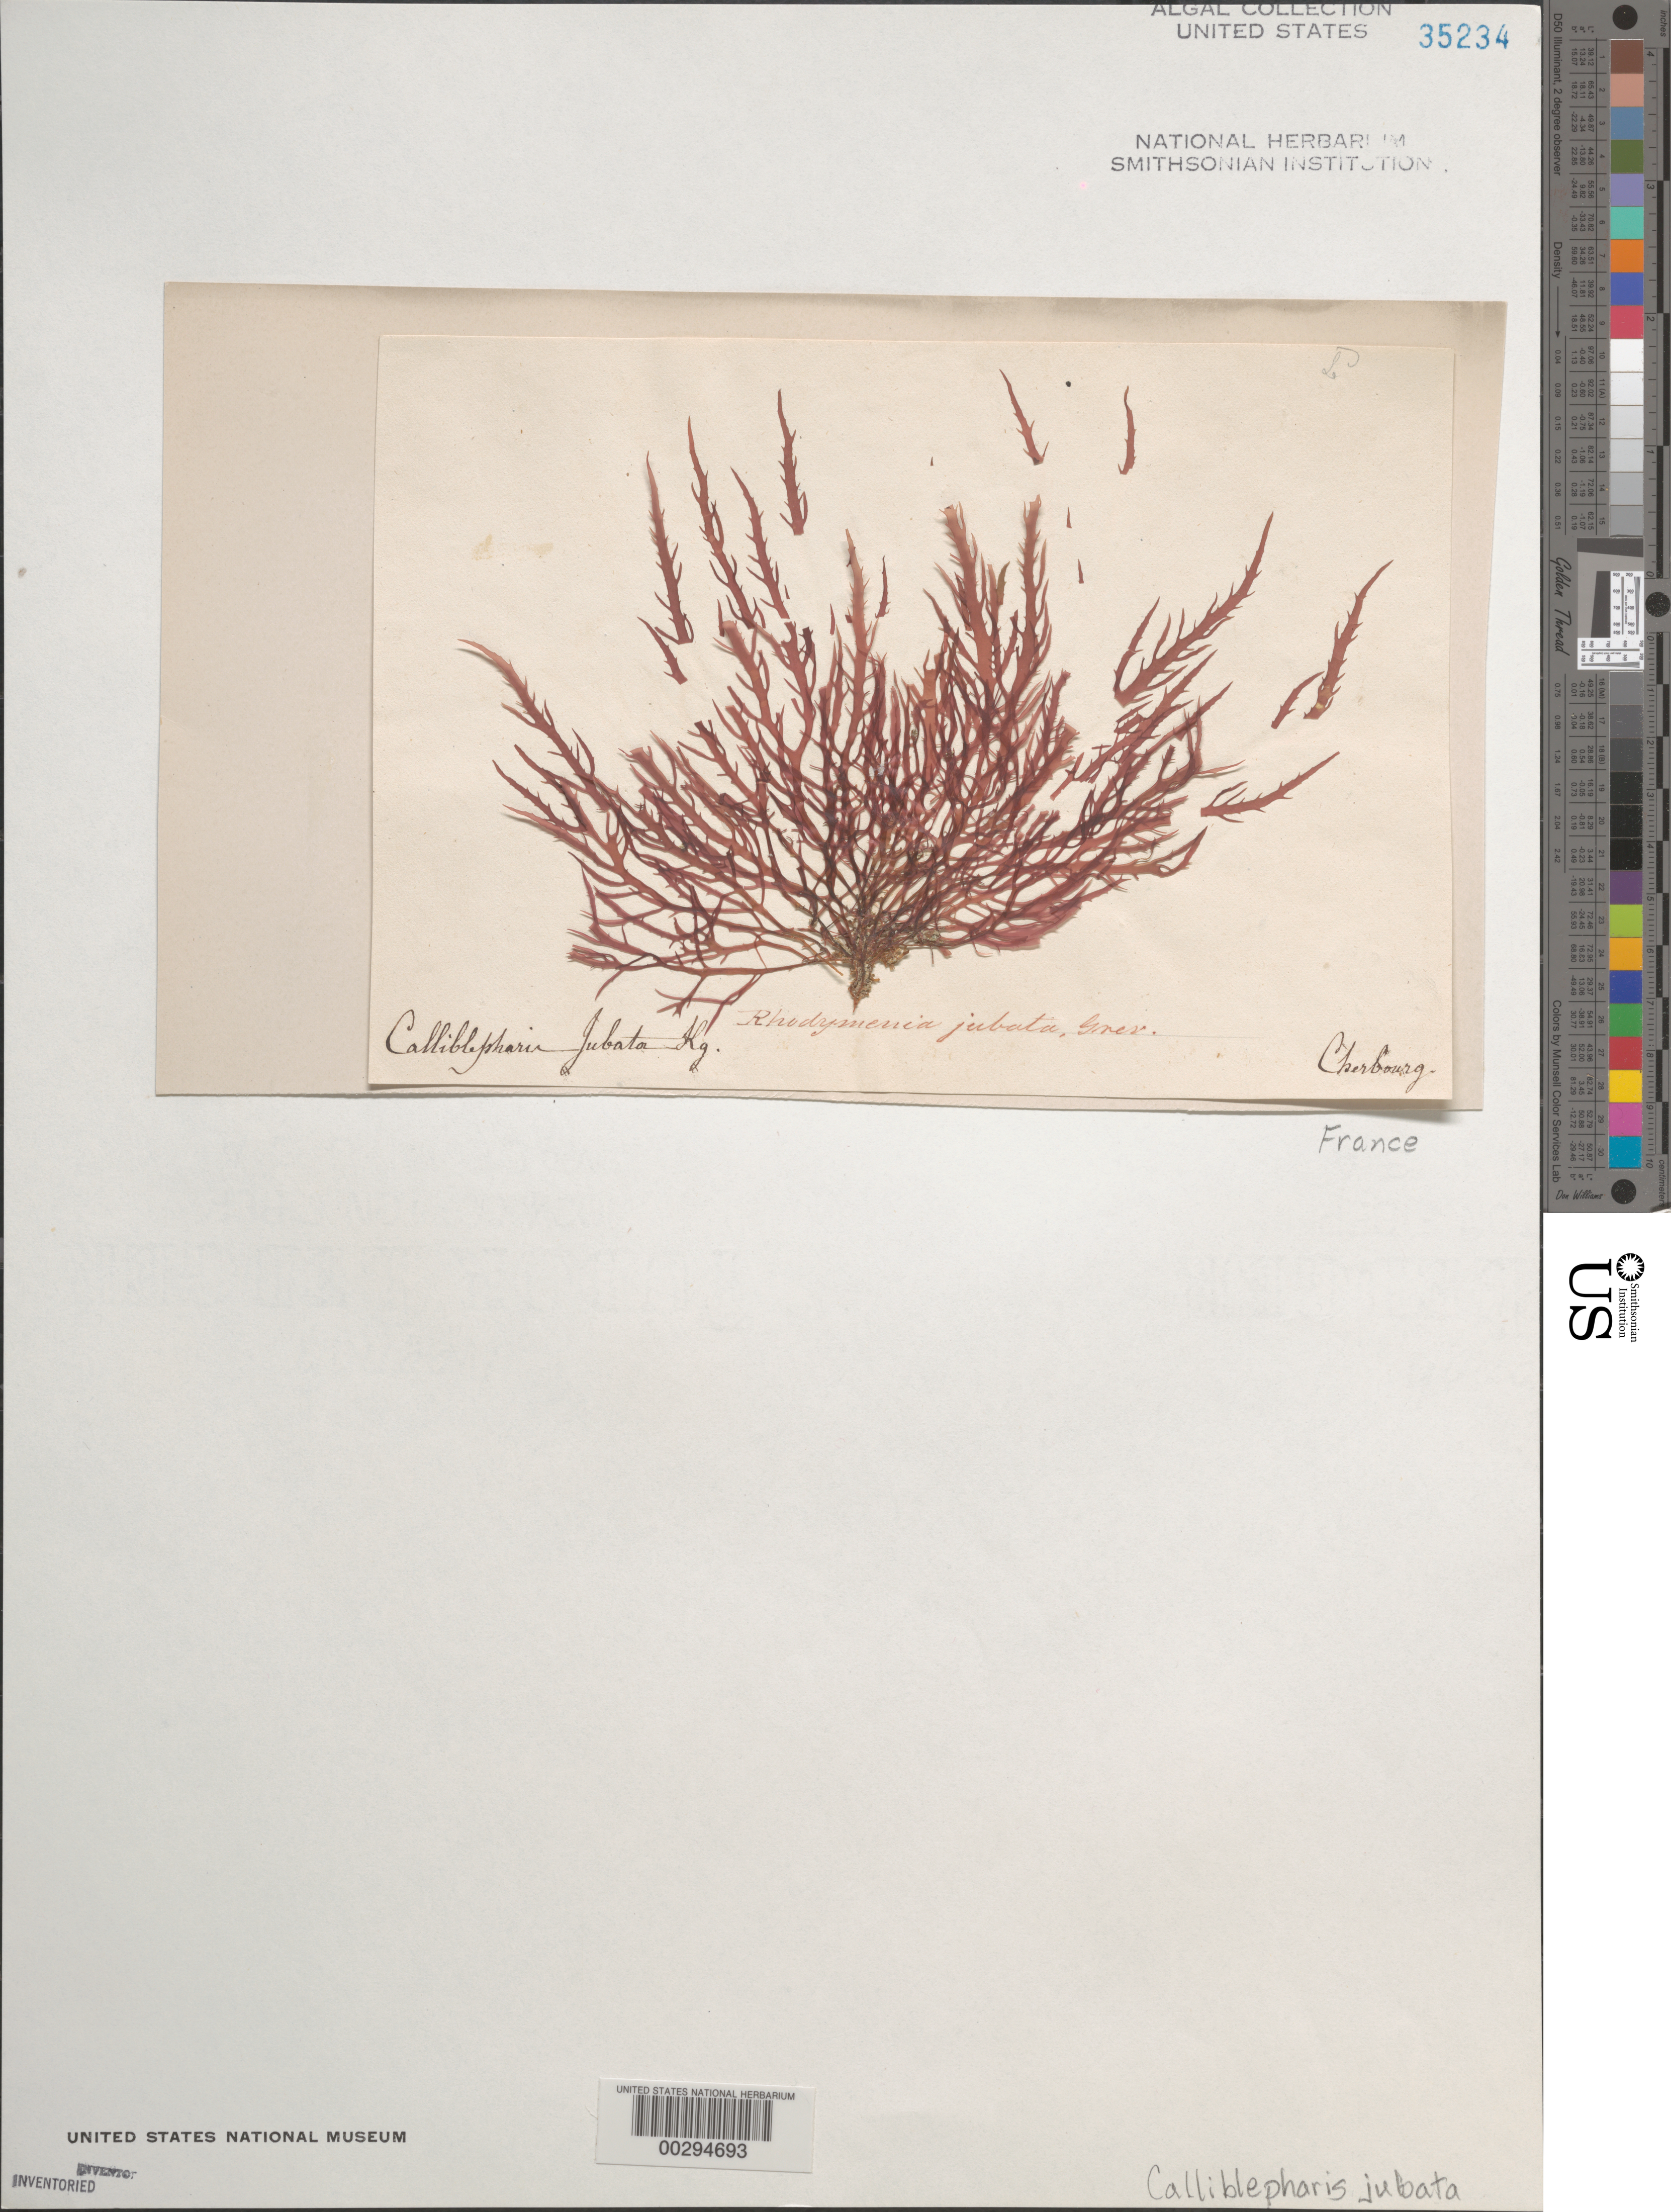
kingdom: Plantae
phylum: Rhodophyta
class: Florideophyceae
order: Gigartinales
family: Cystocloniaceae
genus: Calliblepharis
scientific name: Calliblepharis jubata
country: France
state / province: Normandie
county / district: Manche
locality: Cherbourg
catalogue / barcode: US 35234